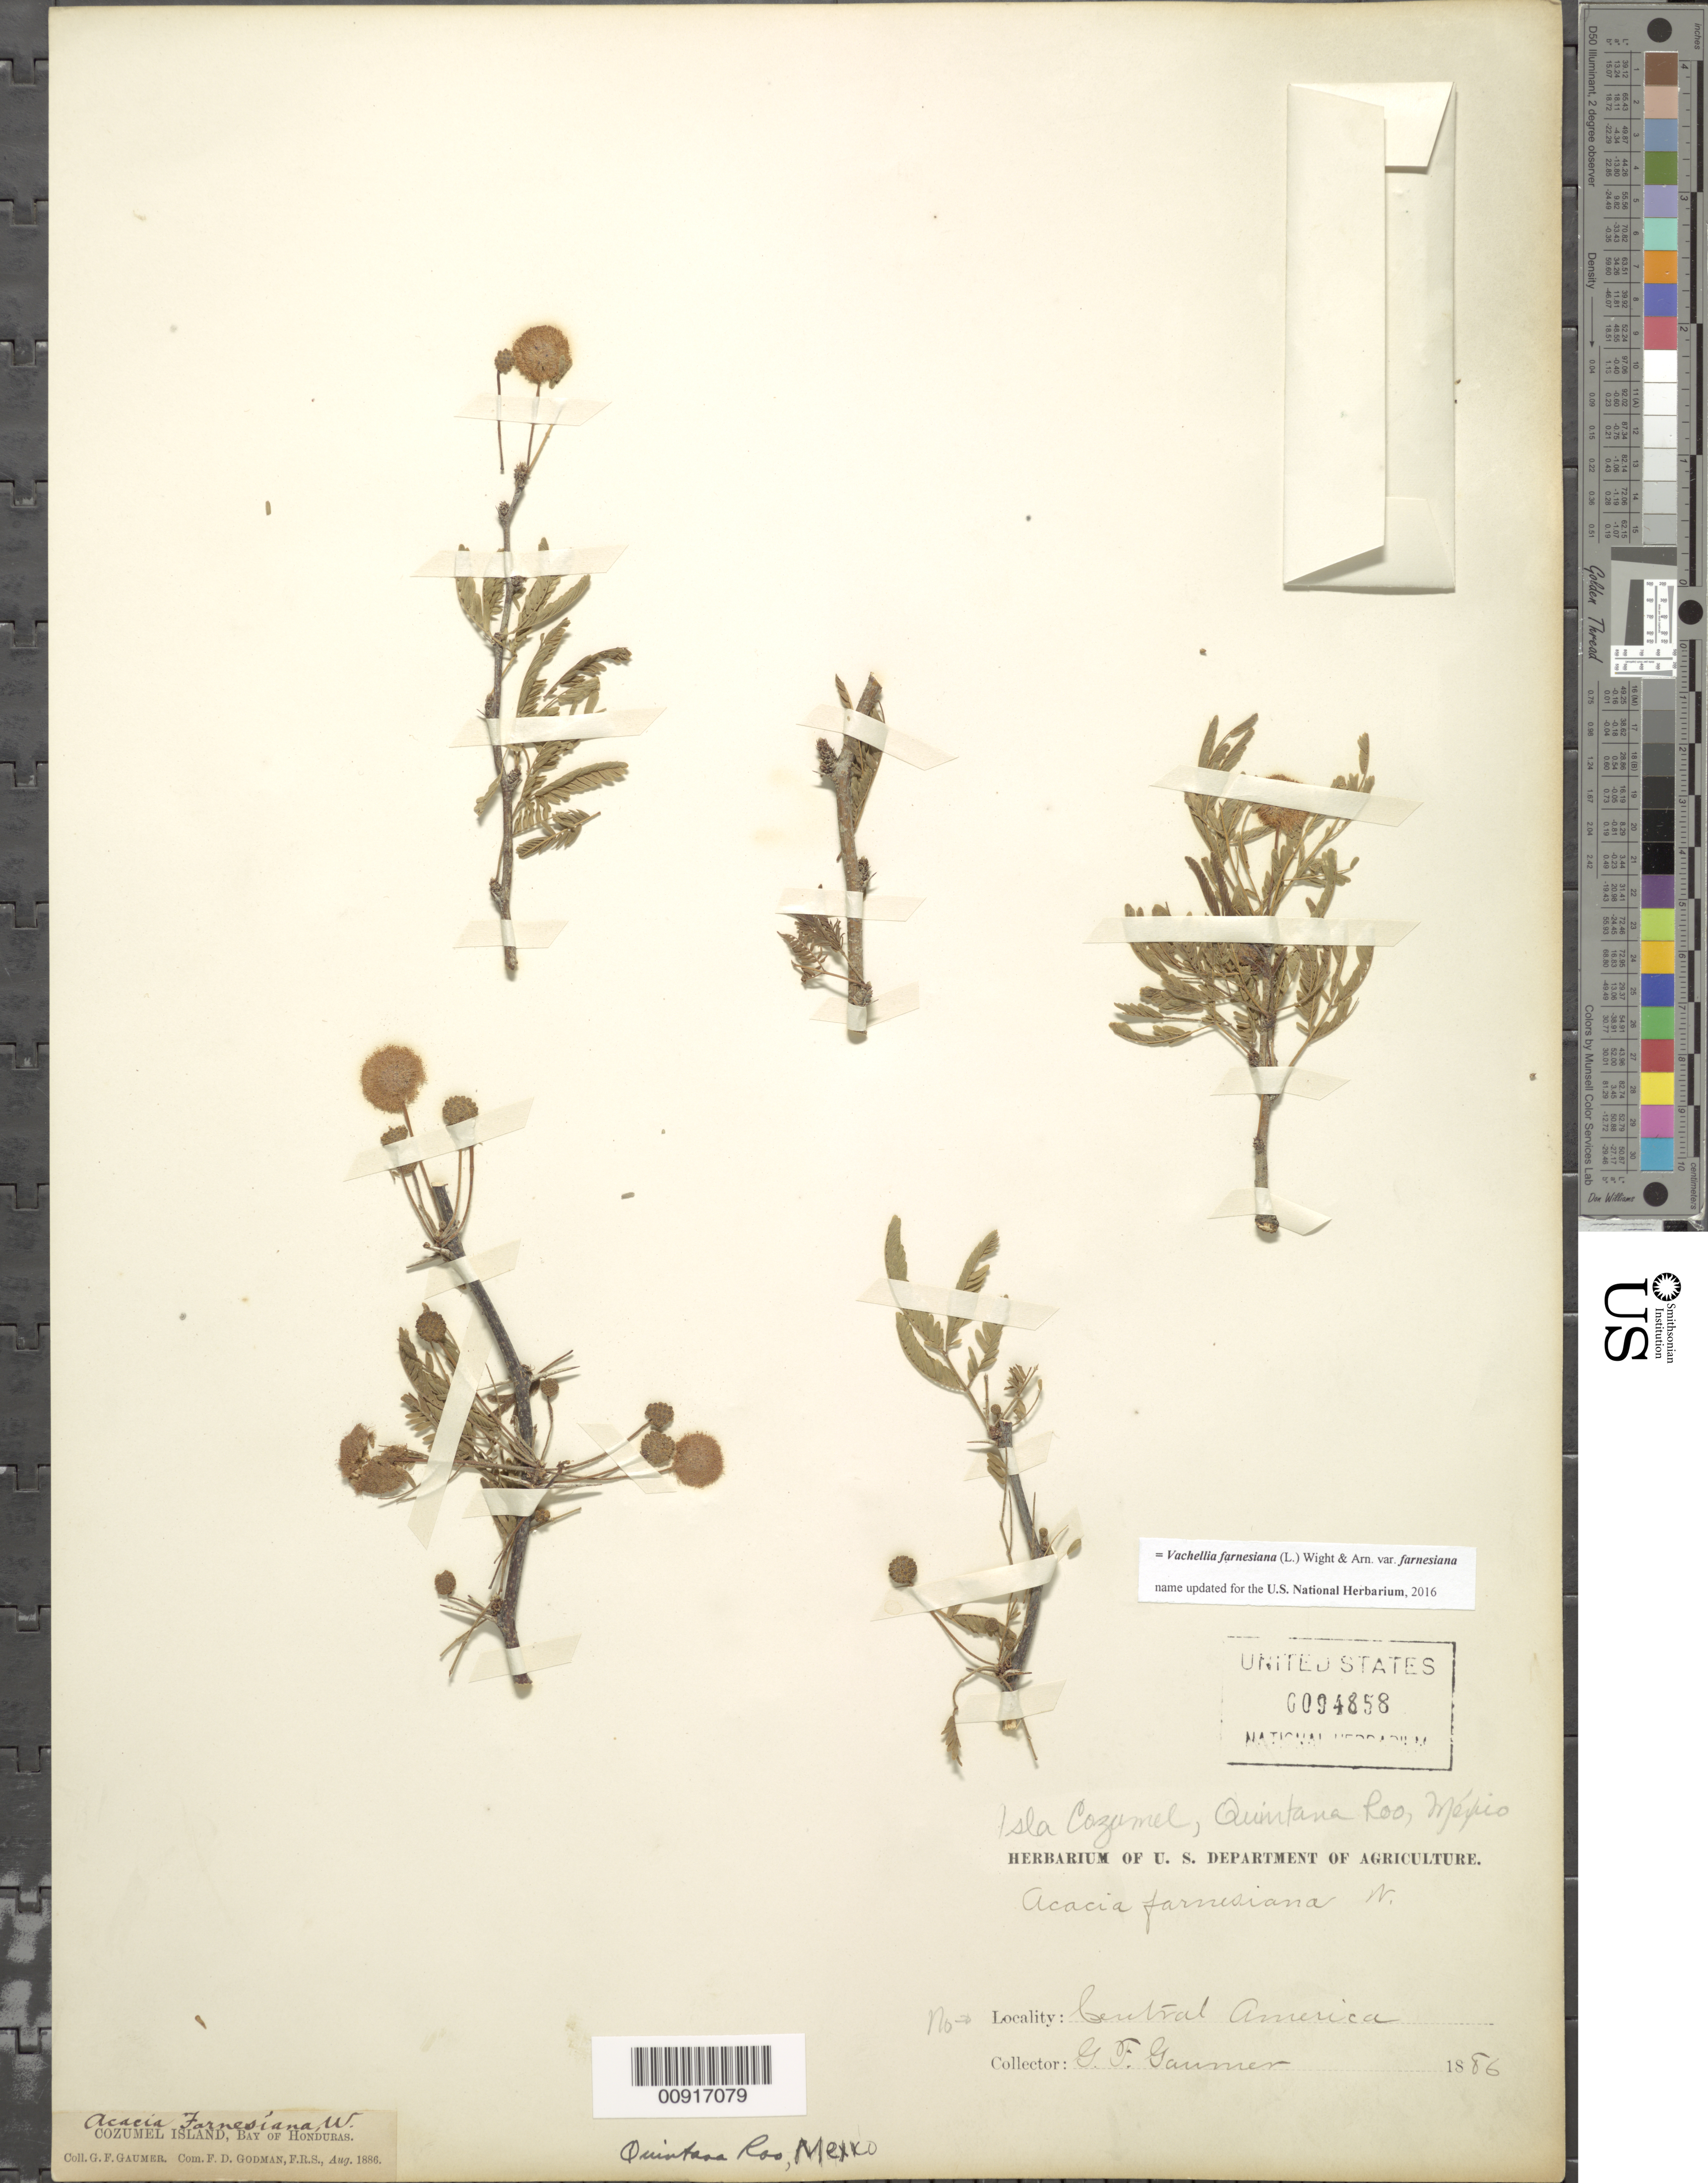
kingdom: Plantae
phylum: Tracheophyta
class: Magnoliopsida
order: Fabales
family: Fabaceae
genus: Vachellia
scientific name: Vachellia farnesiana var. farnesiana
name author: (L.) Wight & Arn.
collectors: G. F. Gaumer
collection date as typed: Aug 1886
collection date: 1886-08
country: Mexico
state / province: Quintana Roo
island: Cozumel I.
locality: Cozumel Island.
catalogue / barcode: US 94858